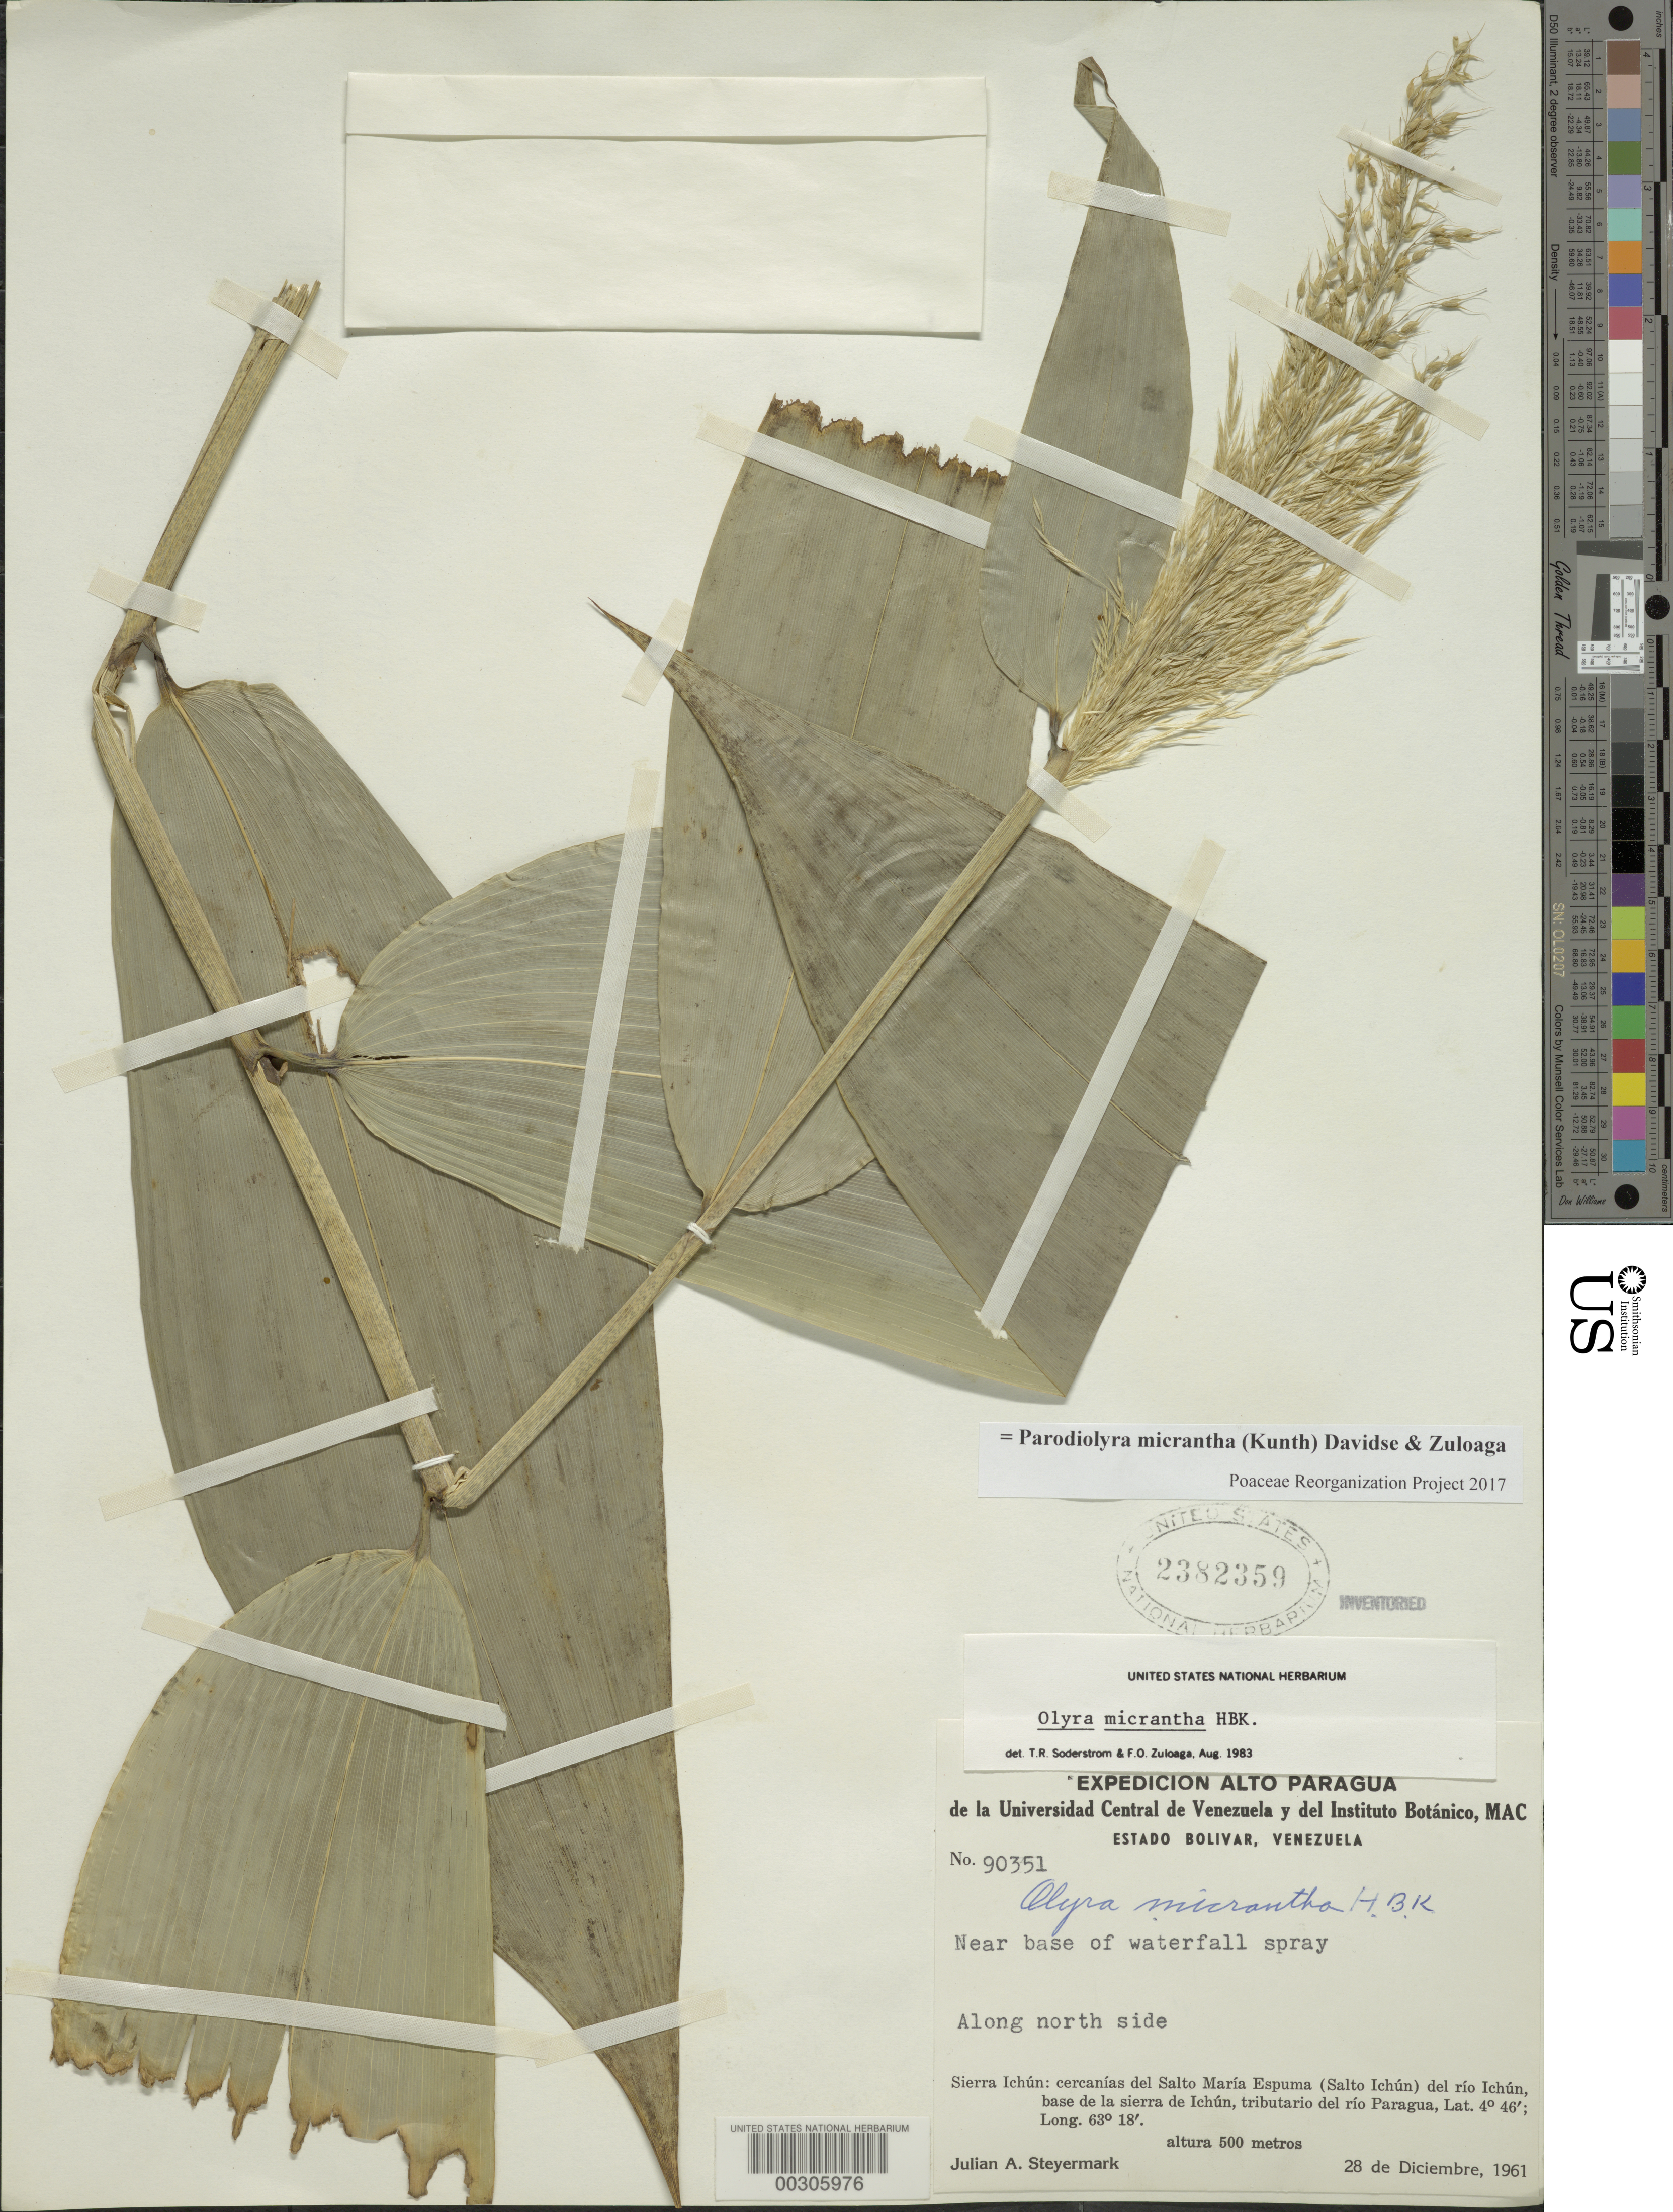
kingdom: Plantae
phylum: Tracheophyta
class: Liliopsida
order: Poales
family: Poaceae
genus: Parodiolyra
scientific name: Parodiolyra micrantha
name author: (Kunth) Davidse & Zuloaga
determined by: Poaceae Reorganization Project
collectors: J. Steyermark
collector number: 90351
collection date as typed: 28 Dec 1961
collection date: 1961-12-28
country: Venezuela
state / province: Bolivar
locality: Sierra ichun lat. 4 46': long. 63 18'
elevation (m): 500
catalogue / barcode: US 2382359